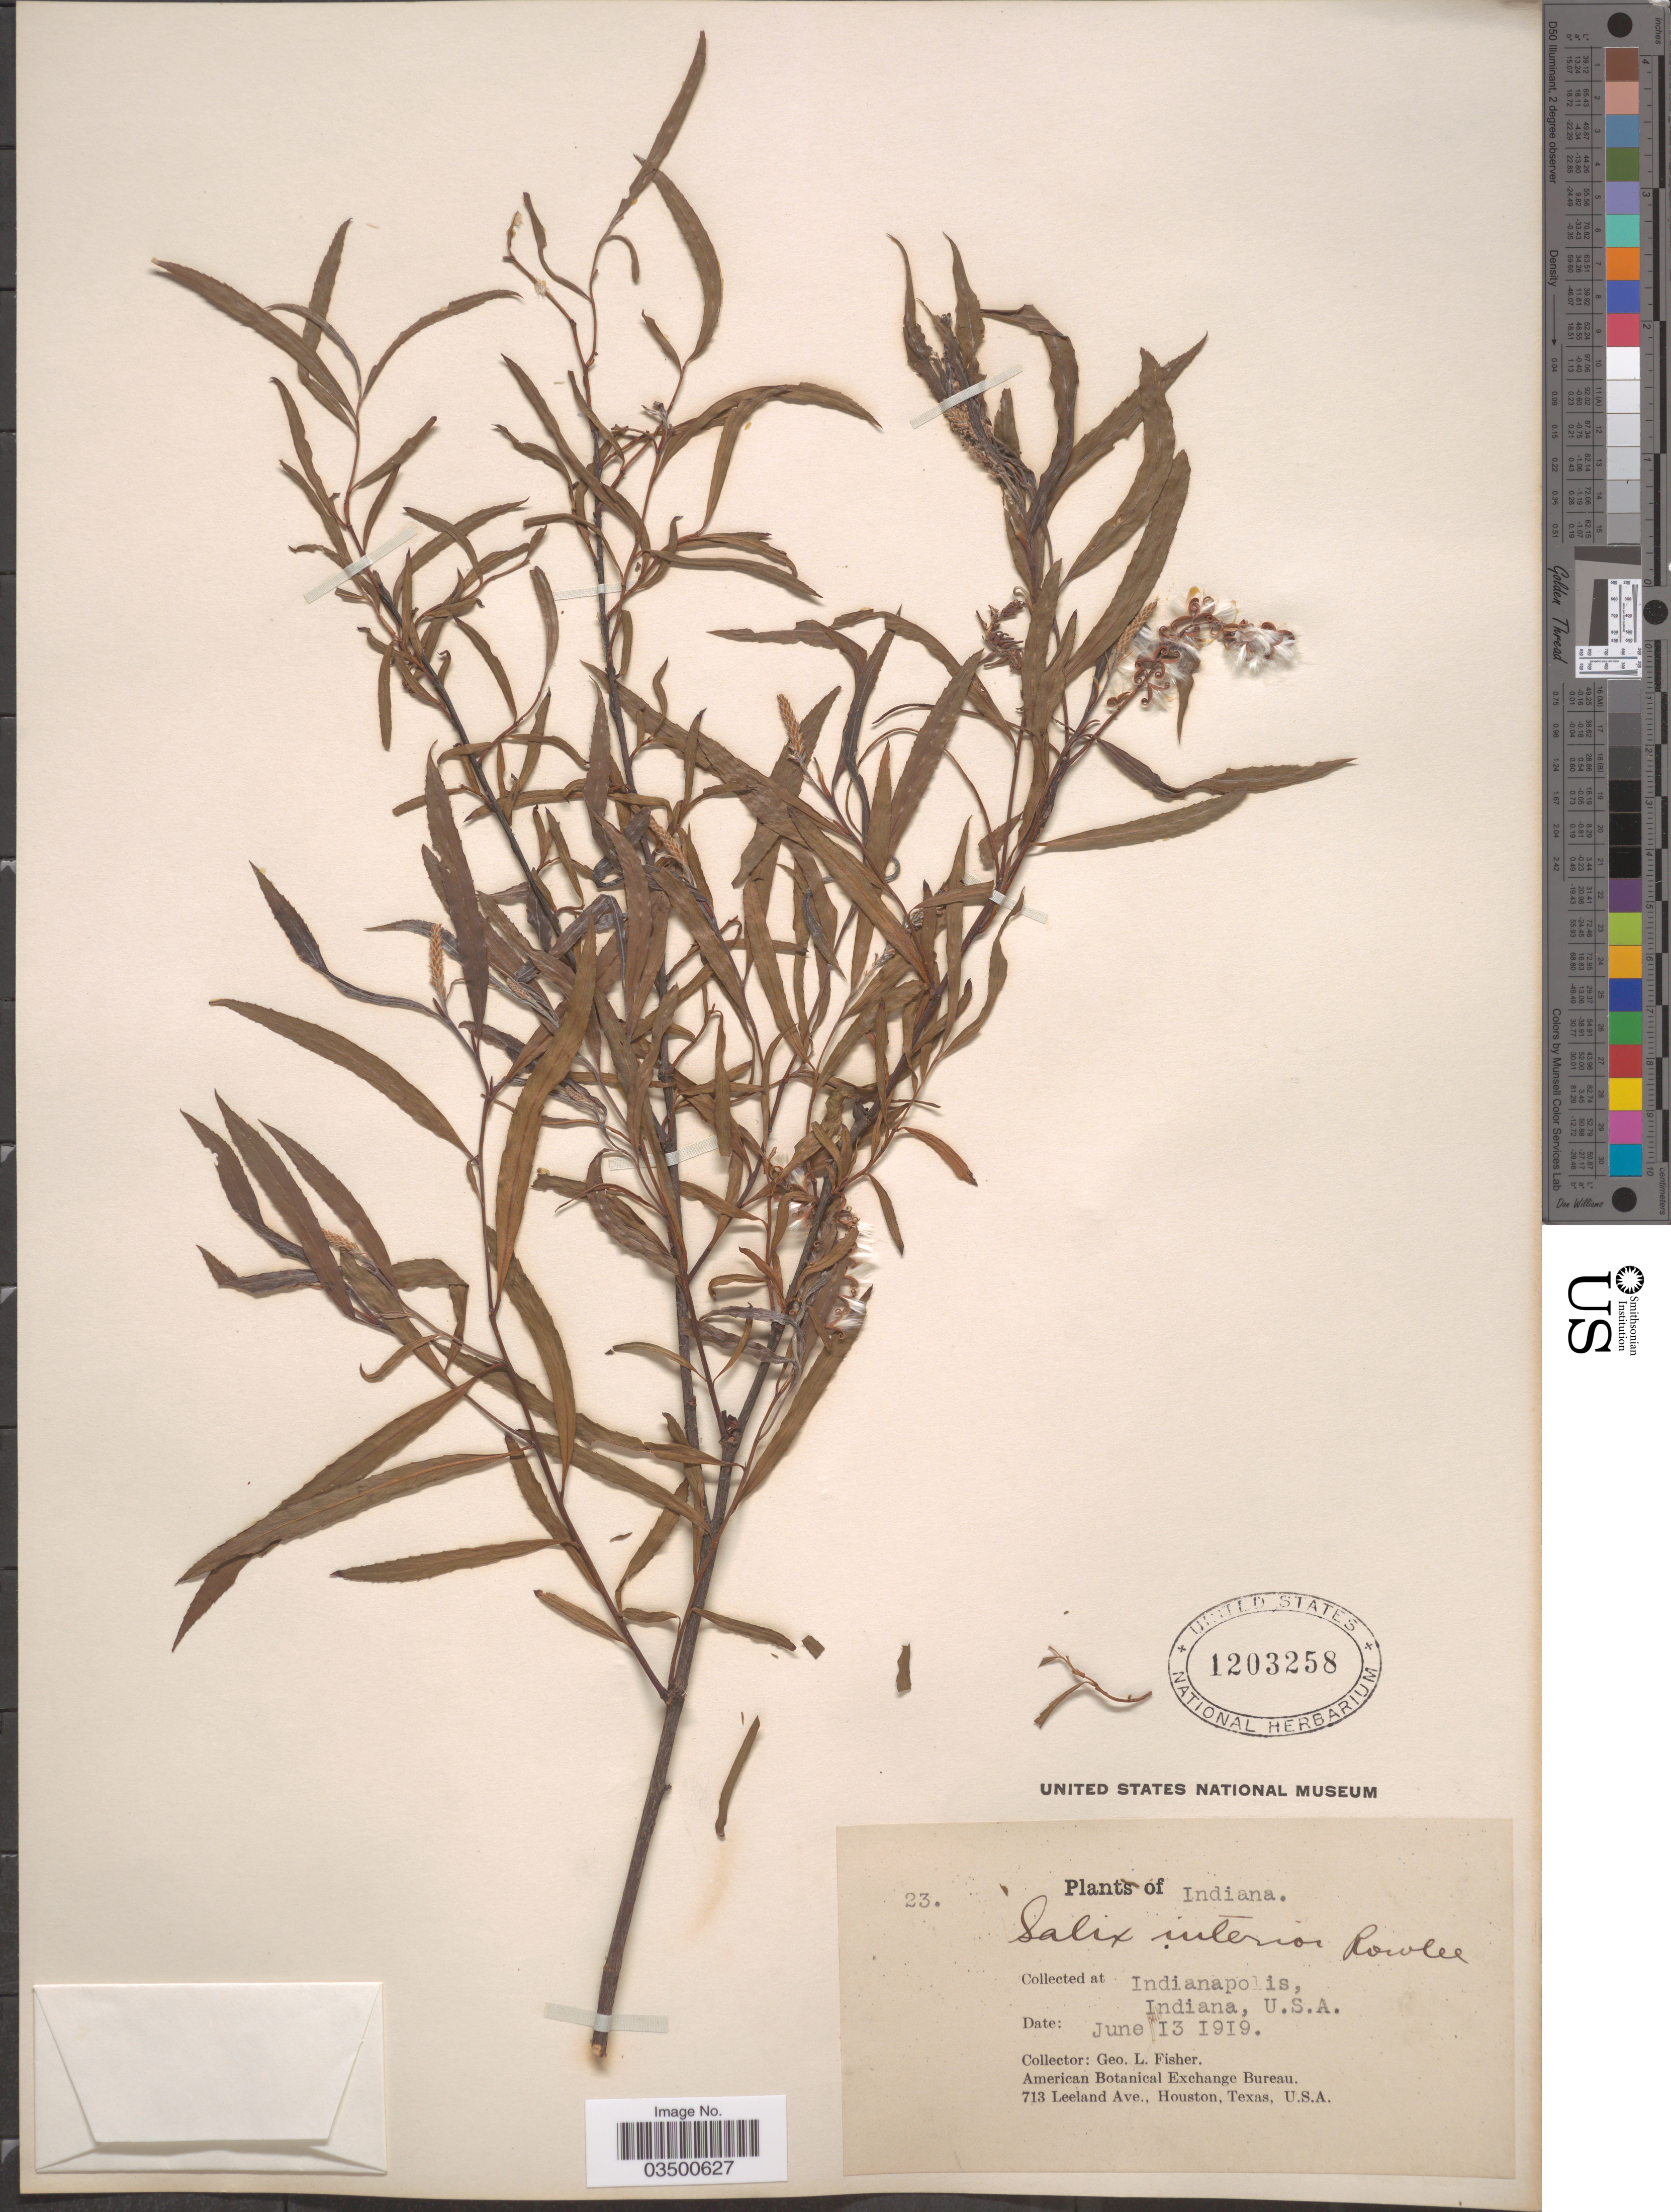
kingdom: Plantae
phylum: Tracheophyta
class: Magnoliopsida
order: Malpighiales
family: Salicaceae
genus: Salix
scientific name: Salix interior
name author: Rowlee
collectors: G. L. Fisher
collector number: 23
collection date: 1919-06-13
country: United States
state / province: Indiana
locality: Indianapolis.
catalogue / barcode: US 1203258